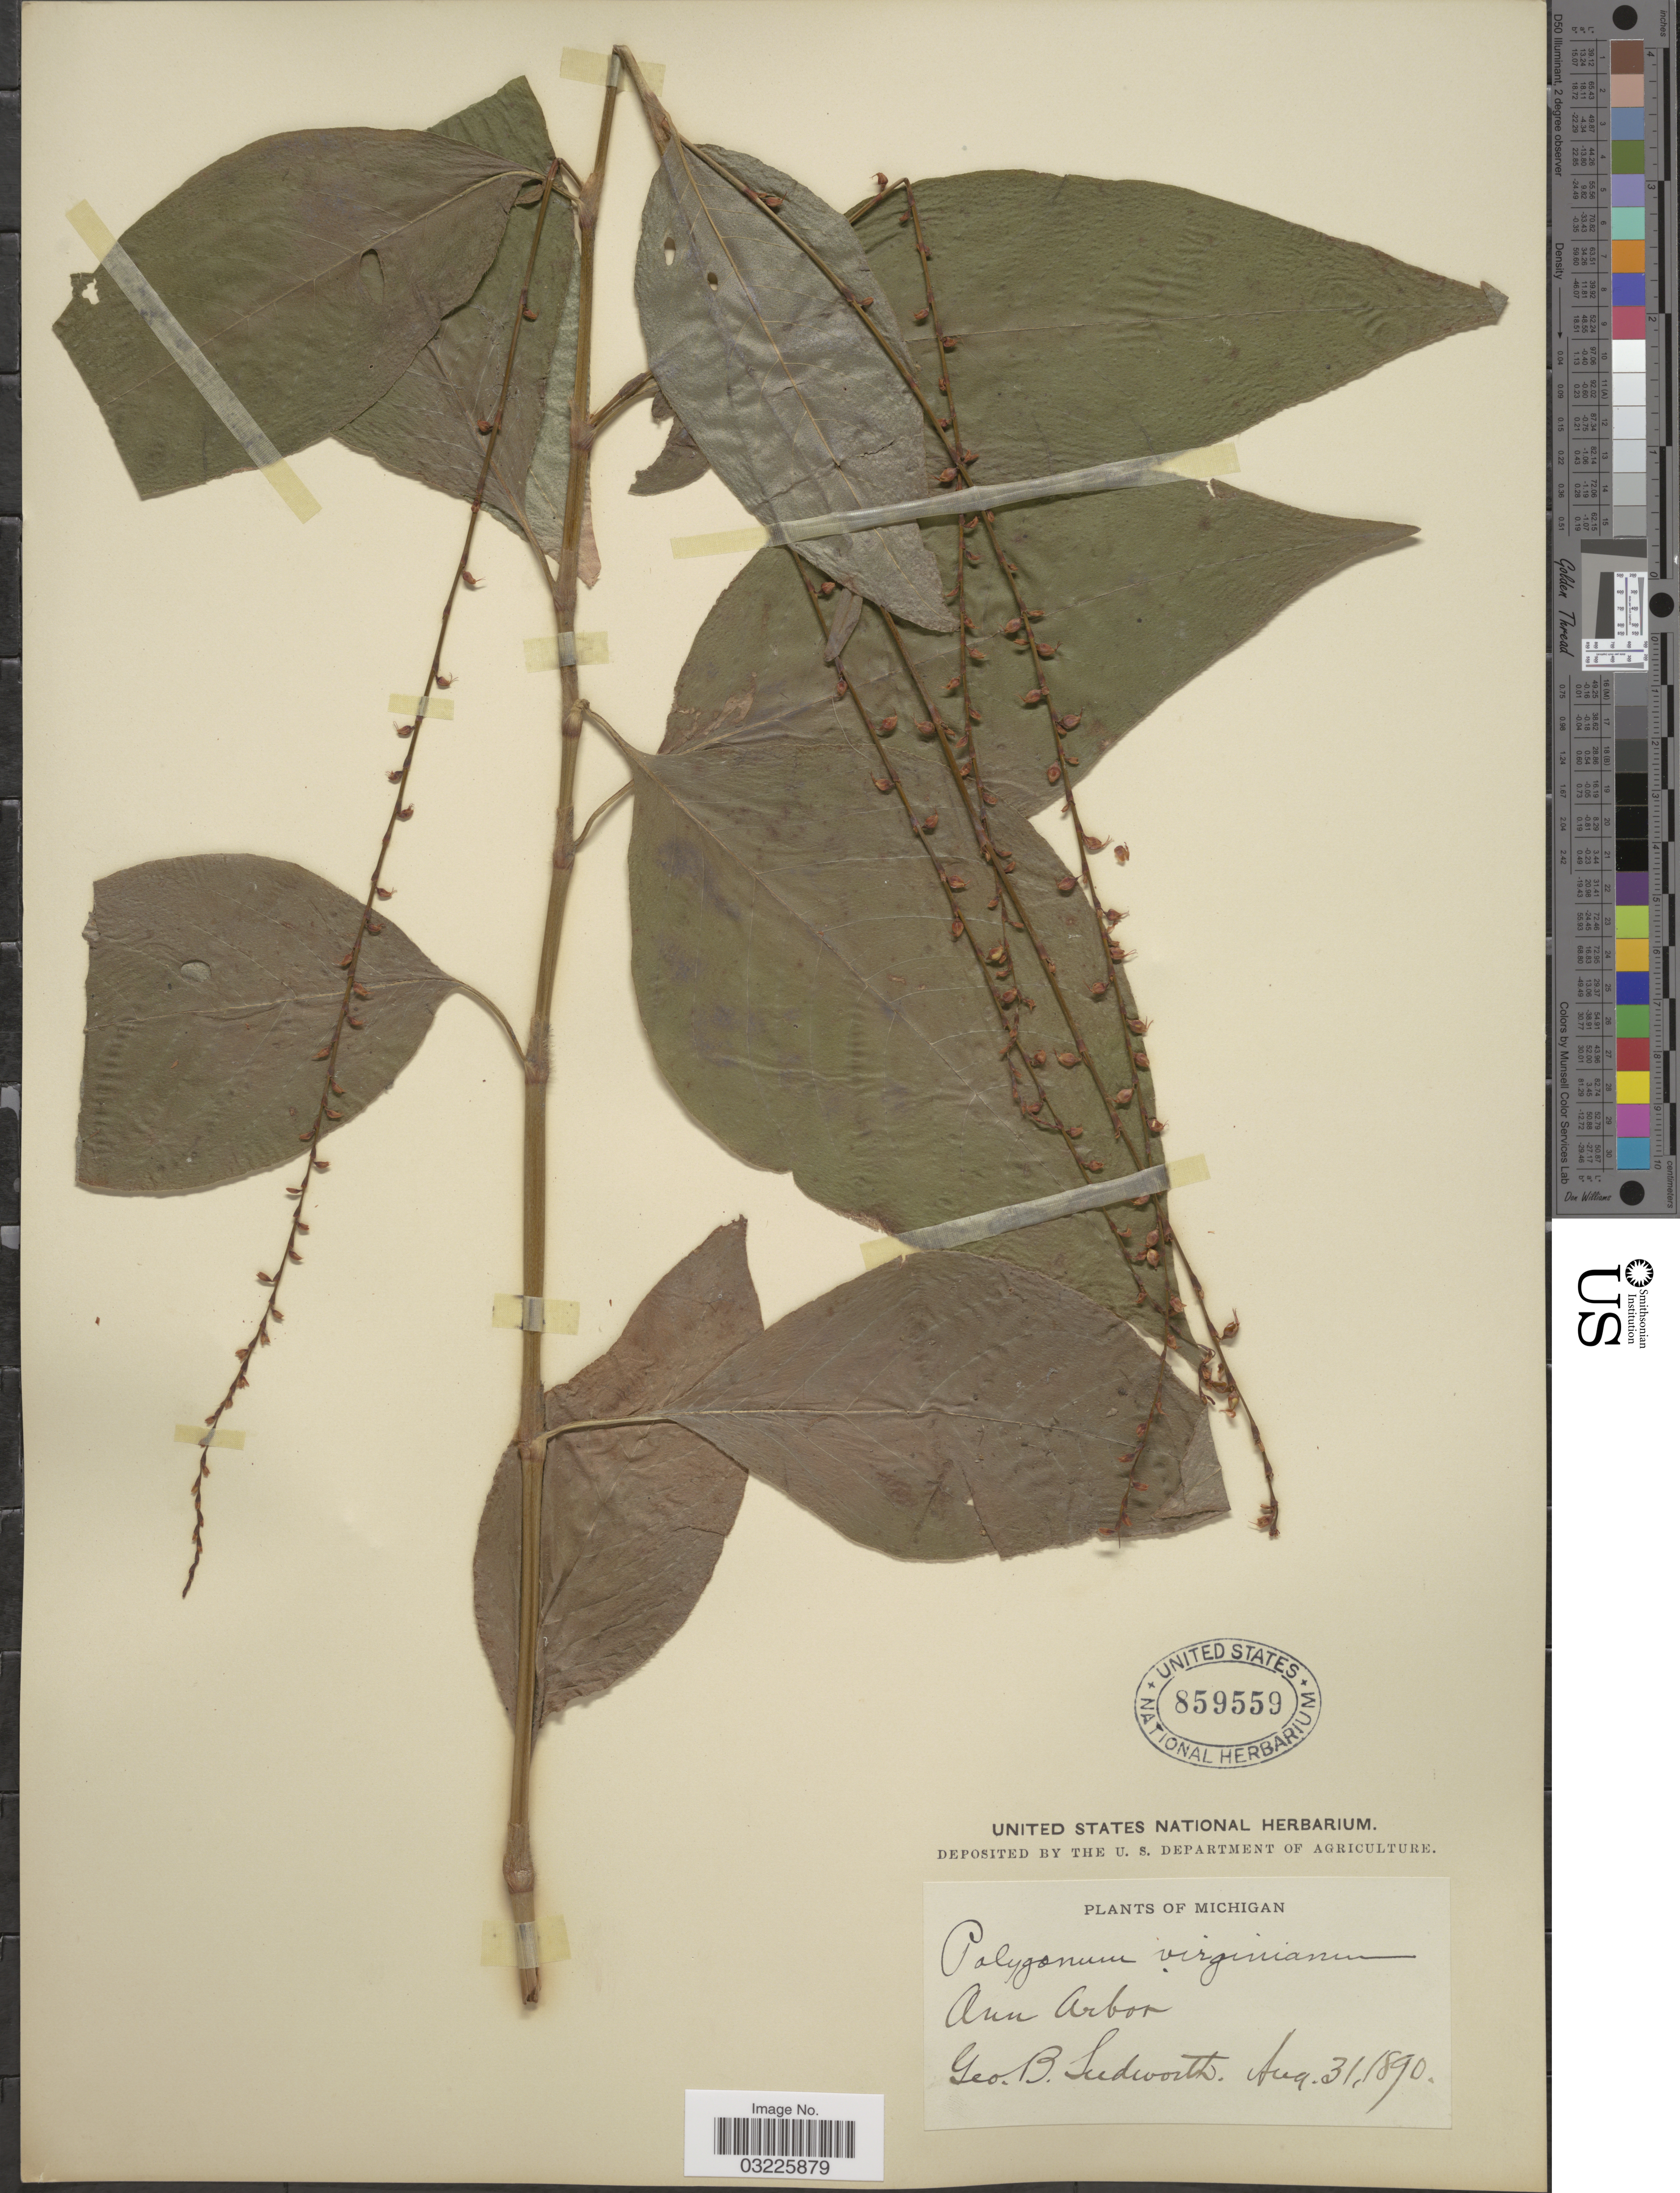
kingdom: Plantae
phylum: Tracheophyta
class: Magnoliopsida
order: Caryophyllales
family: Polygonaceae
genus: Persicaria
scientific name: Persicaria virginiana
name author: (L.) Gaertn.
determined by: Atha, D. E.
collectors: G. B. Sudworth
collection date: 1890-08-31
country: United States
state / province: Michigan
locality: Ann Arbor.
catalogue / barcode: US 859559